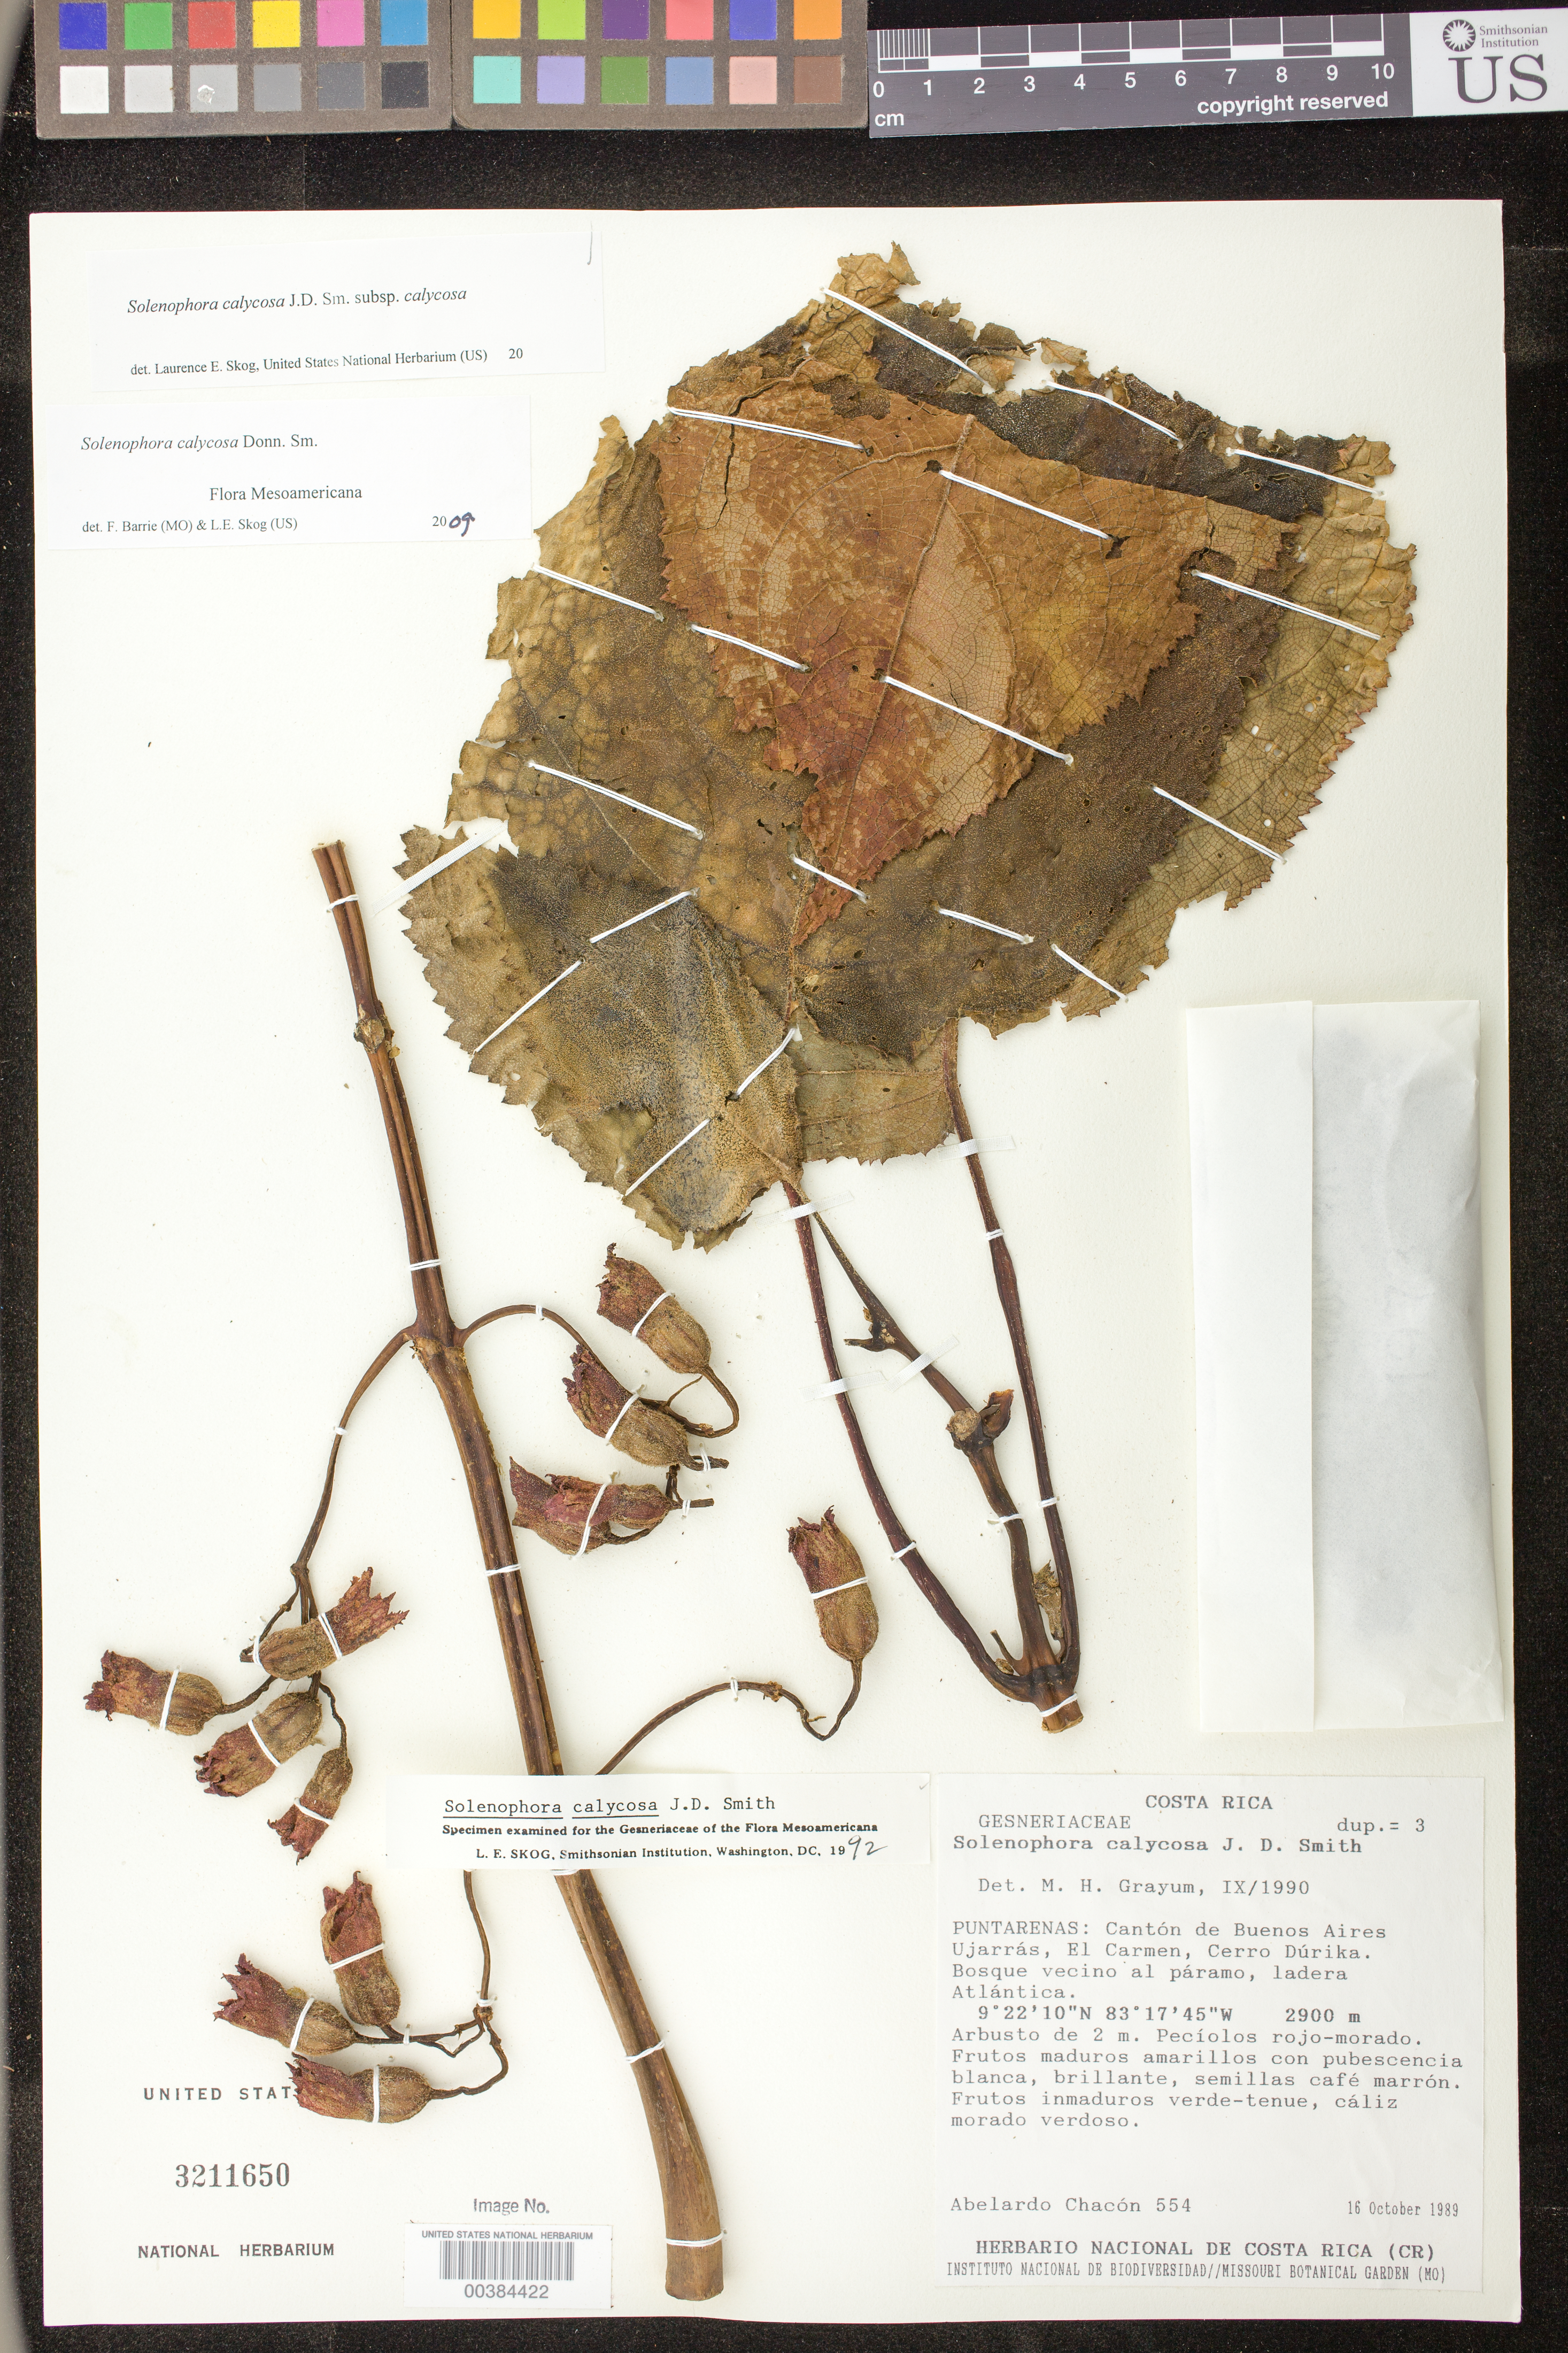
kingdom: Plantae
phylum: Tracheophyta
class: Magnoliopsida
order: Lamiales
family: Gesneriaceae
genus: Solenophora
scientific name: Solenophora calycosa Donn. Sm. subsp. calycosa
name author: (Donn. Sm.) Donn. Sm.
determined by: Skog, Laurence E.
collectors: A. Chacón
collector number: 554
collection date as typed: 16 Oct 1989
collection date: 1989-10-16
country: Costa Rica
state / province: Puntarenas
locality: Cantón de Buenos Aires Ujarrás, El Carmen, Cerro Dúrika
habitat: Bosque vecino al páramo, ladera Atlántica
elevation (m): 2900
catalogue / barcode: US 3211650